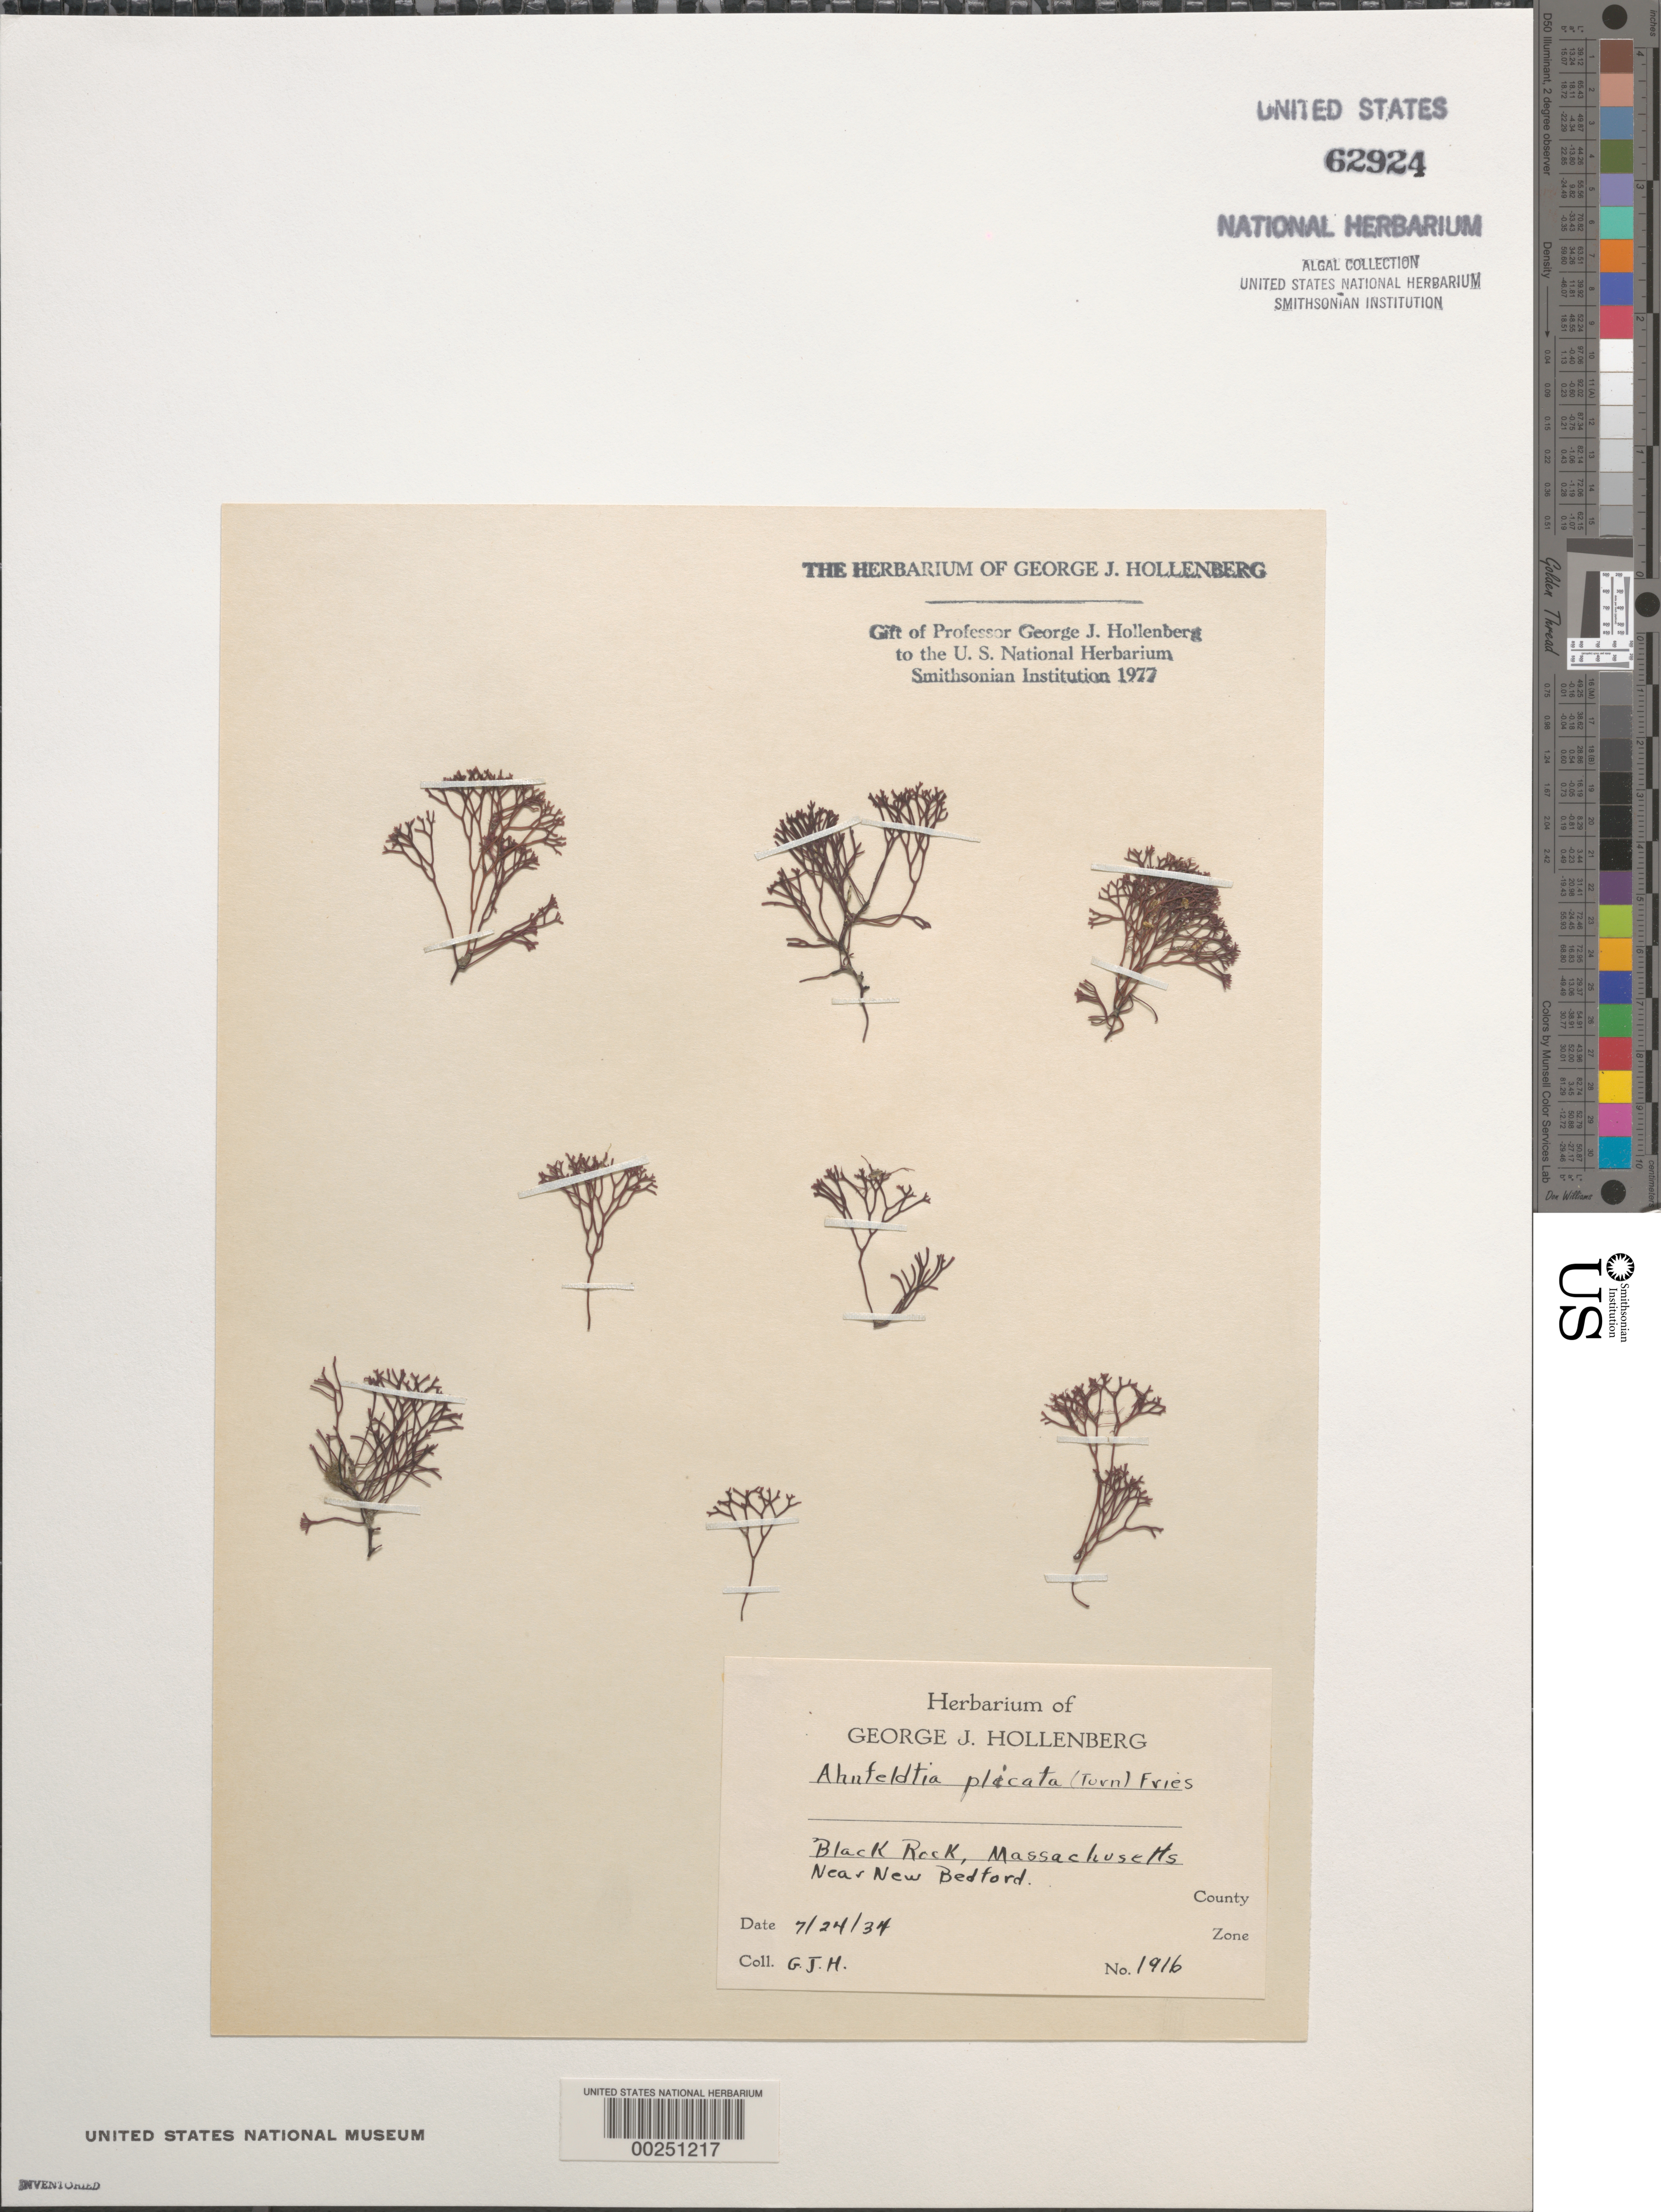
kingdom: Plantae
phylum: Rhodophyta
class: Florideophyceae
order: Ahnfeltiales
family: Ahnfeltiaceae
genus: Ahnfeltia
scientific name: Ahnfeltia plicata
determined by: Hollenberg, George J.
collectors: G. Hollenberg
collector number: GJH 1916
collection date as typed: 24 Jul 1934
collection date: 1934-07-24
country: United States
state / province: Massachusetts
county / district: Bristol County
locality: Black Rock, near New Bedford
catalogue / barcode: US 62924